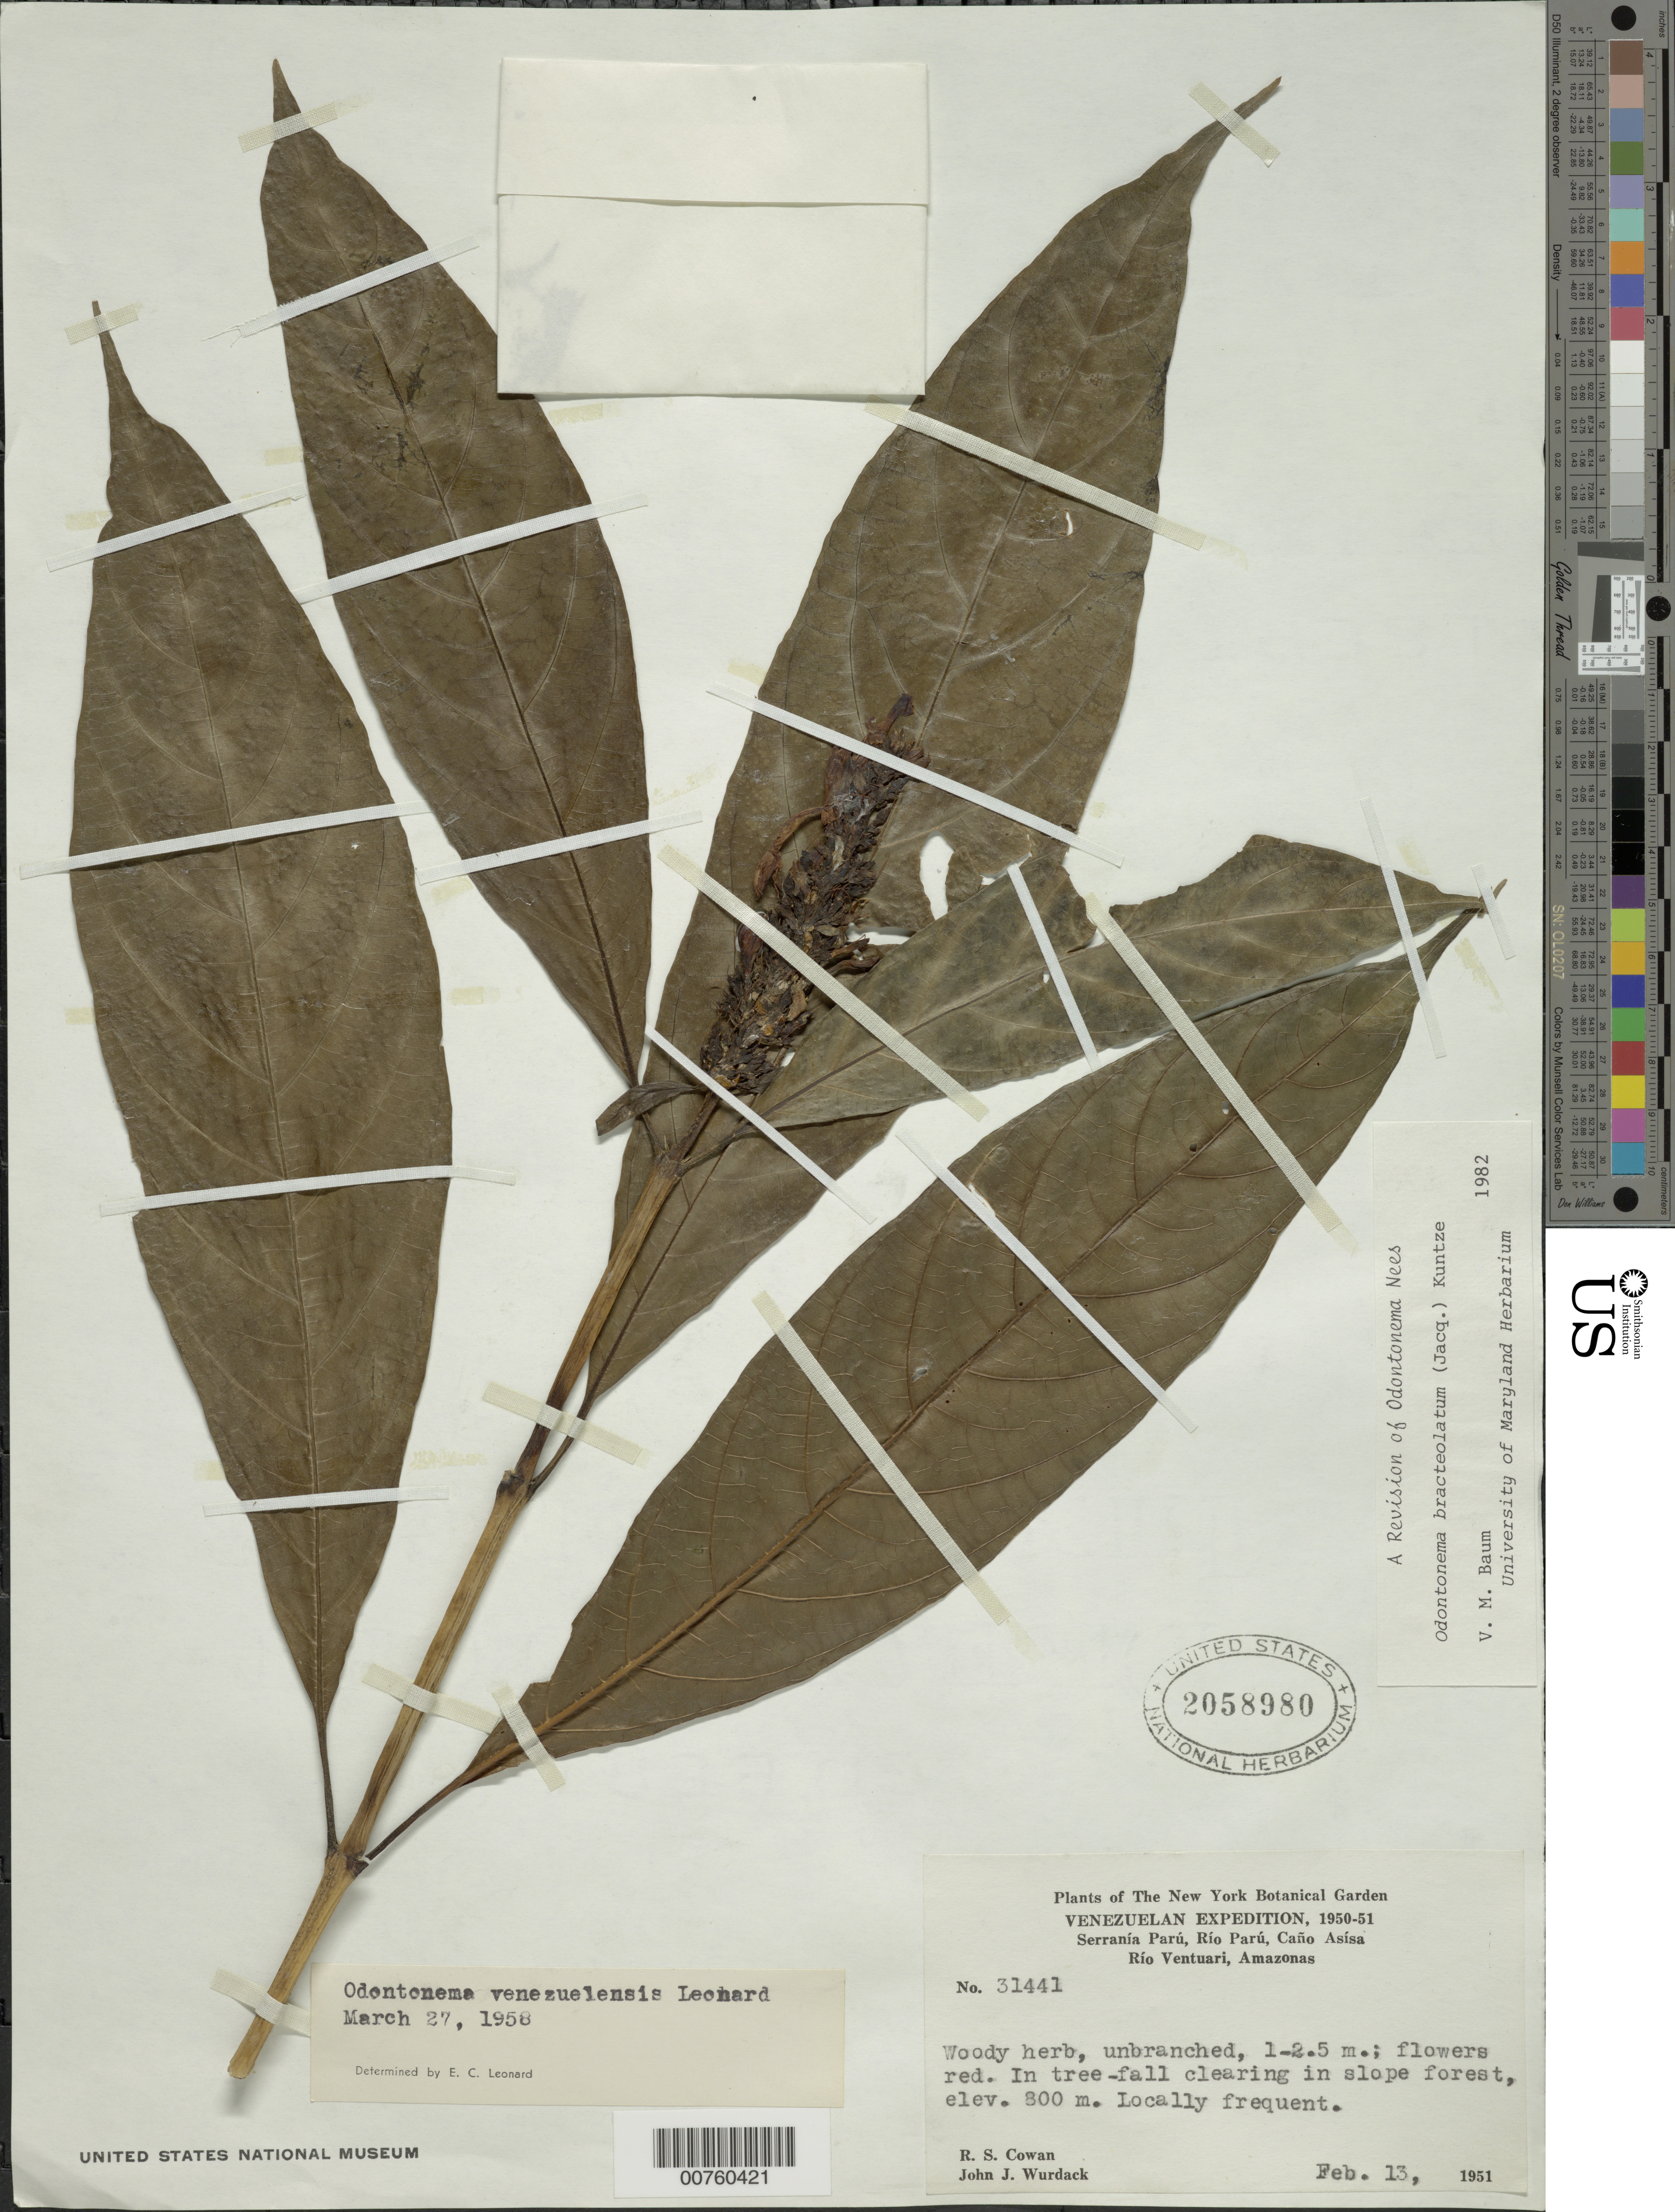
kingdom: Plantae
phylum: Tracheophyta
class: Magnoliopsida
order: Lamiales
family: Acanthaceae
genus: Odontonema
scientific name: Odontonema bracteolatum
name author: (Jacq.) Kuntze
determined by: Baum, V. M.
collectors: R. S. Cowan & J. J. Wurdack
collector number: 31441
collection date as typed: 13-Feb-51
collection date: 1951-02-13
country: Venezuela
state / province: Amazonas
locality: Serranía Parú, Río Parú, Caño Asísa, Río Ventuari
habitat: Tree-fall clearing in slope forest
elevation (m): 800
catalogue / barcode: US 2058980